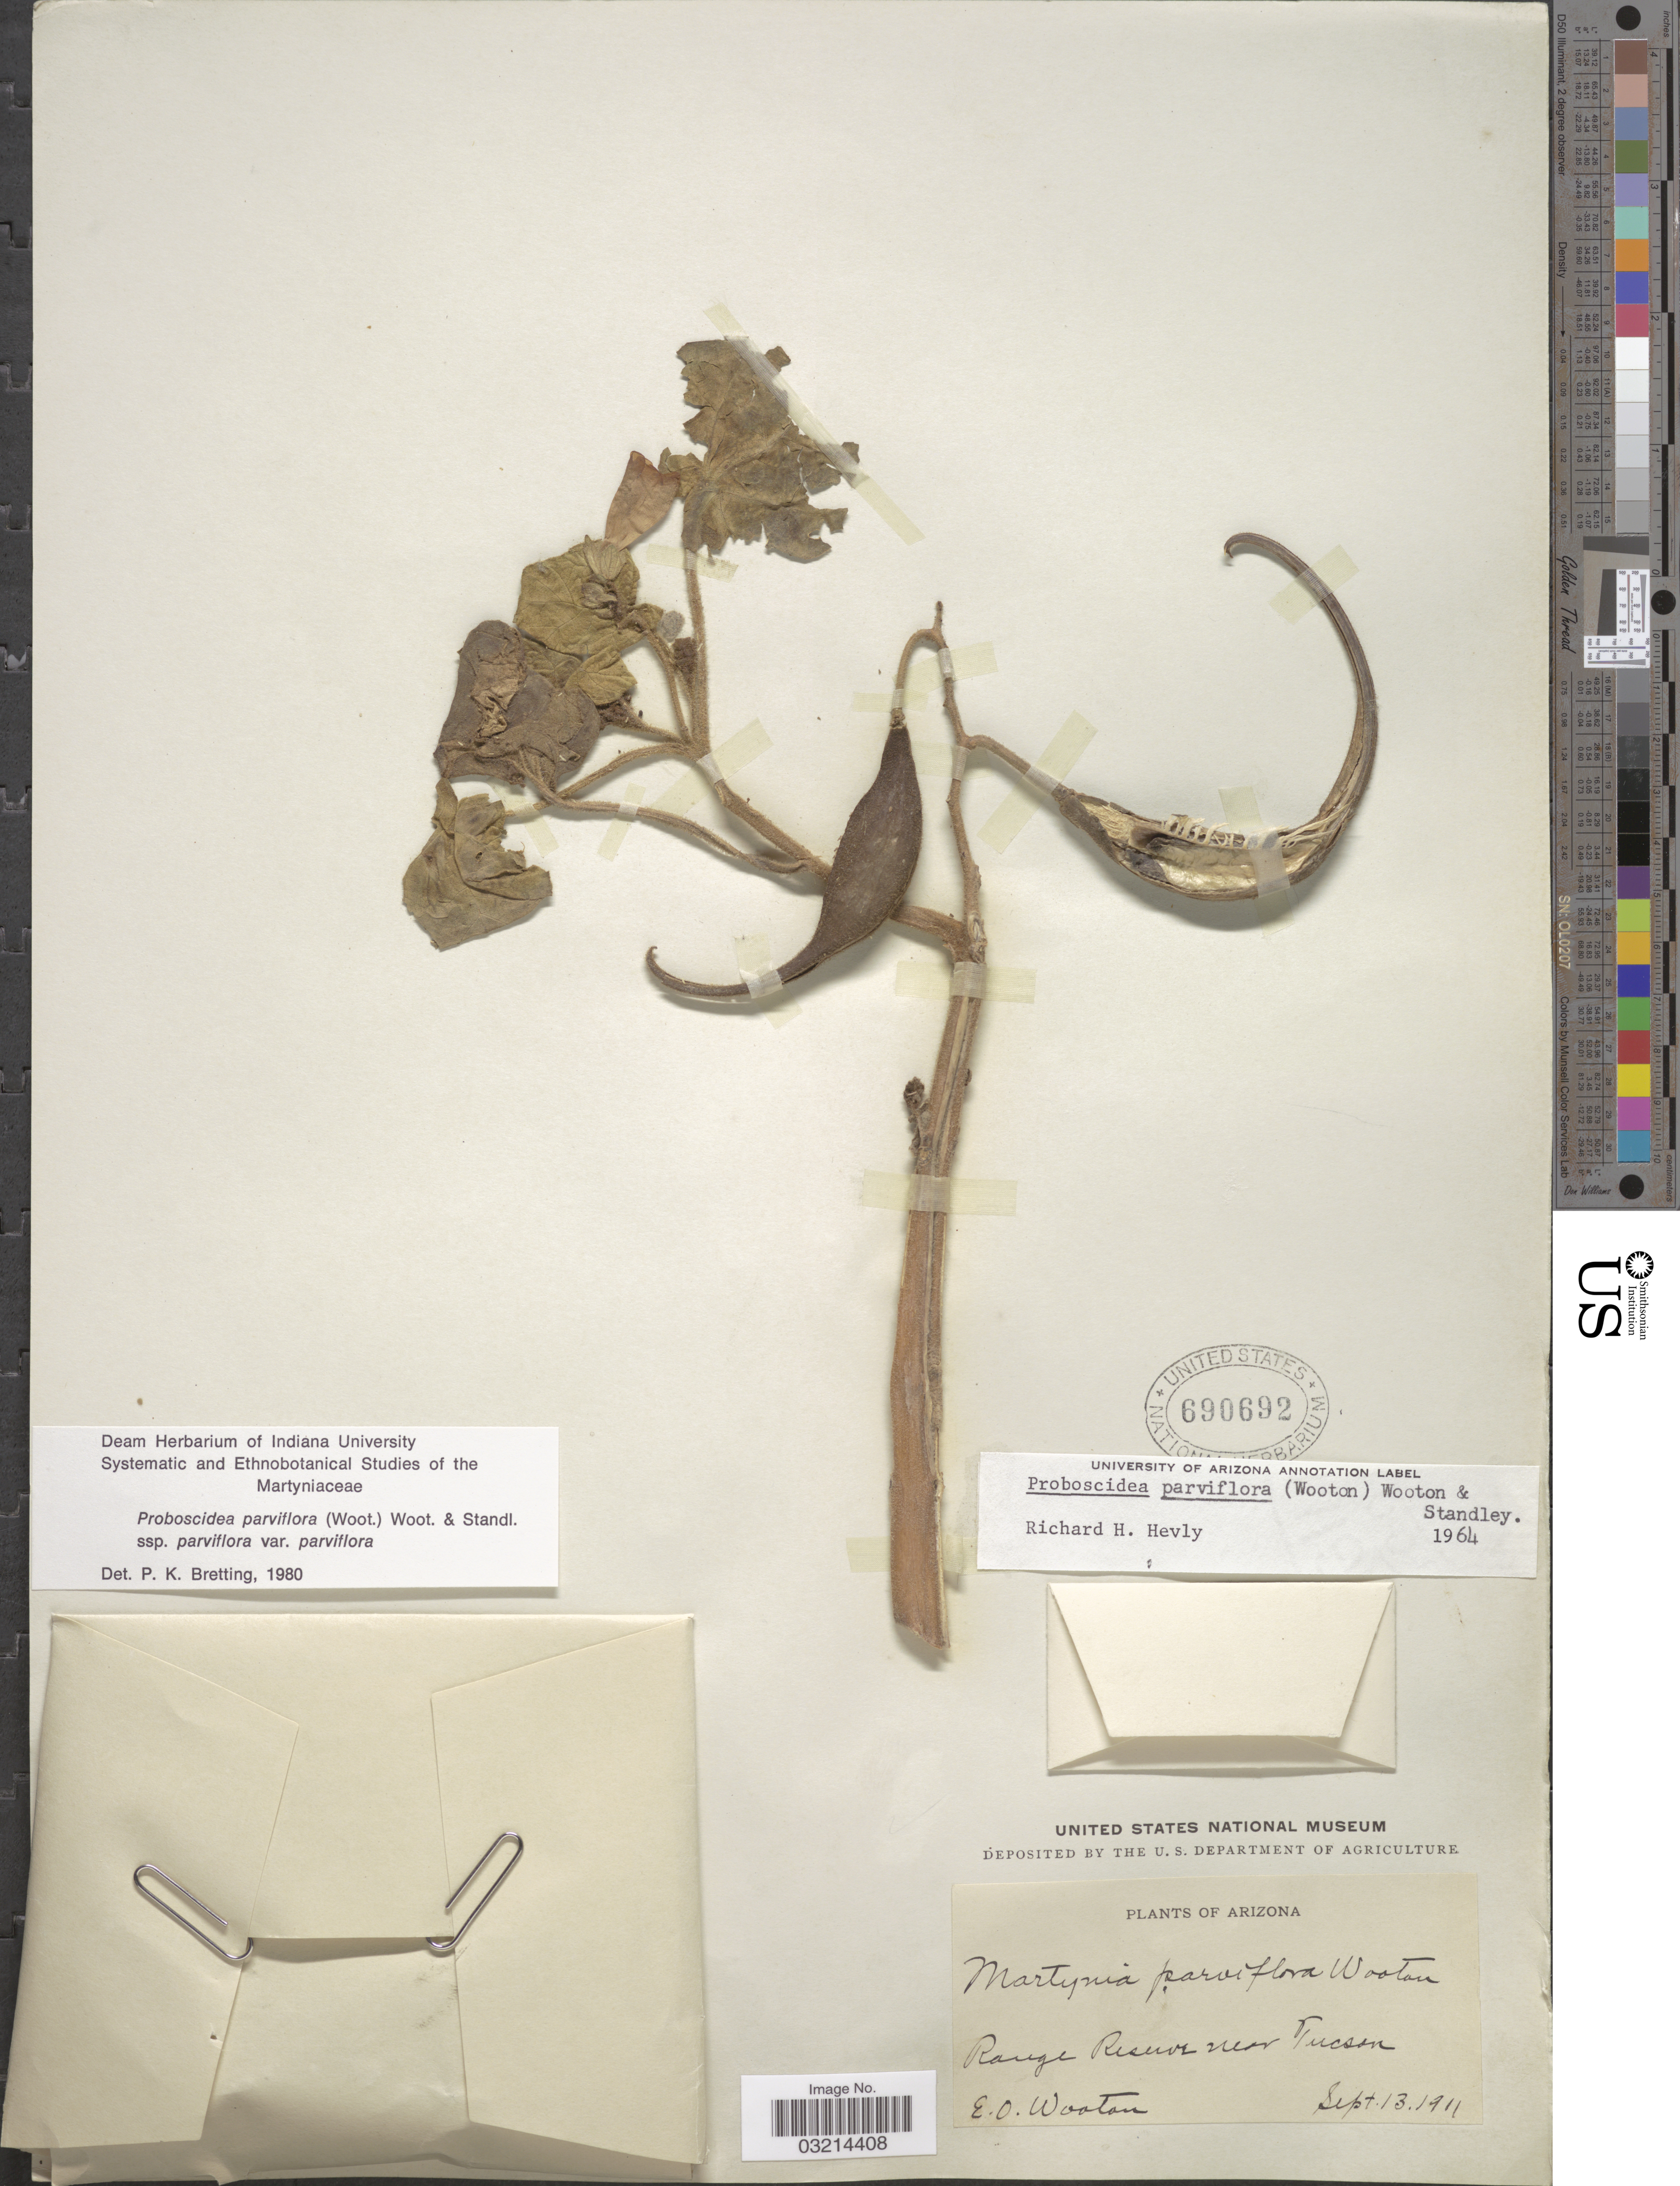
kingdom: Plantae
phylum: Tracheophyta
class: Magnoliopsida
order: Lamiales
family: Martyniaceae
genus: Proboscidea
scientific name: Proboscidea parviflora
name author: (Wooton) Wooton & Standl.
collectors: E. O. Wooton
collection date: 1911-09-13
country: United States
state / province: Arizona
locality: Range Reserve near Tucson.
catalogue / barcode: US 690692